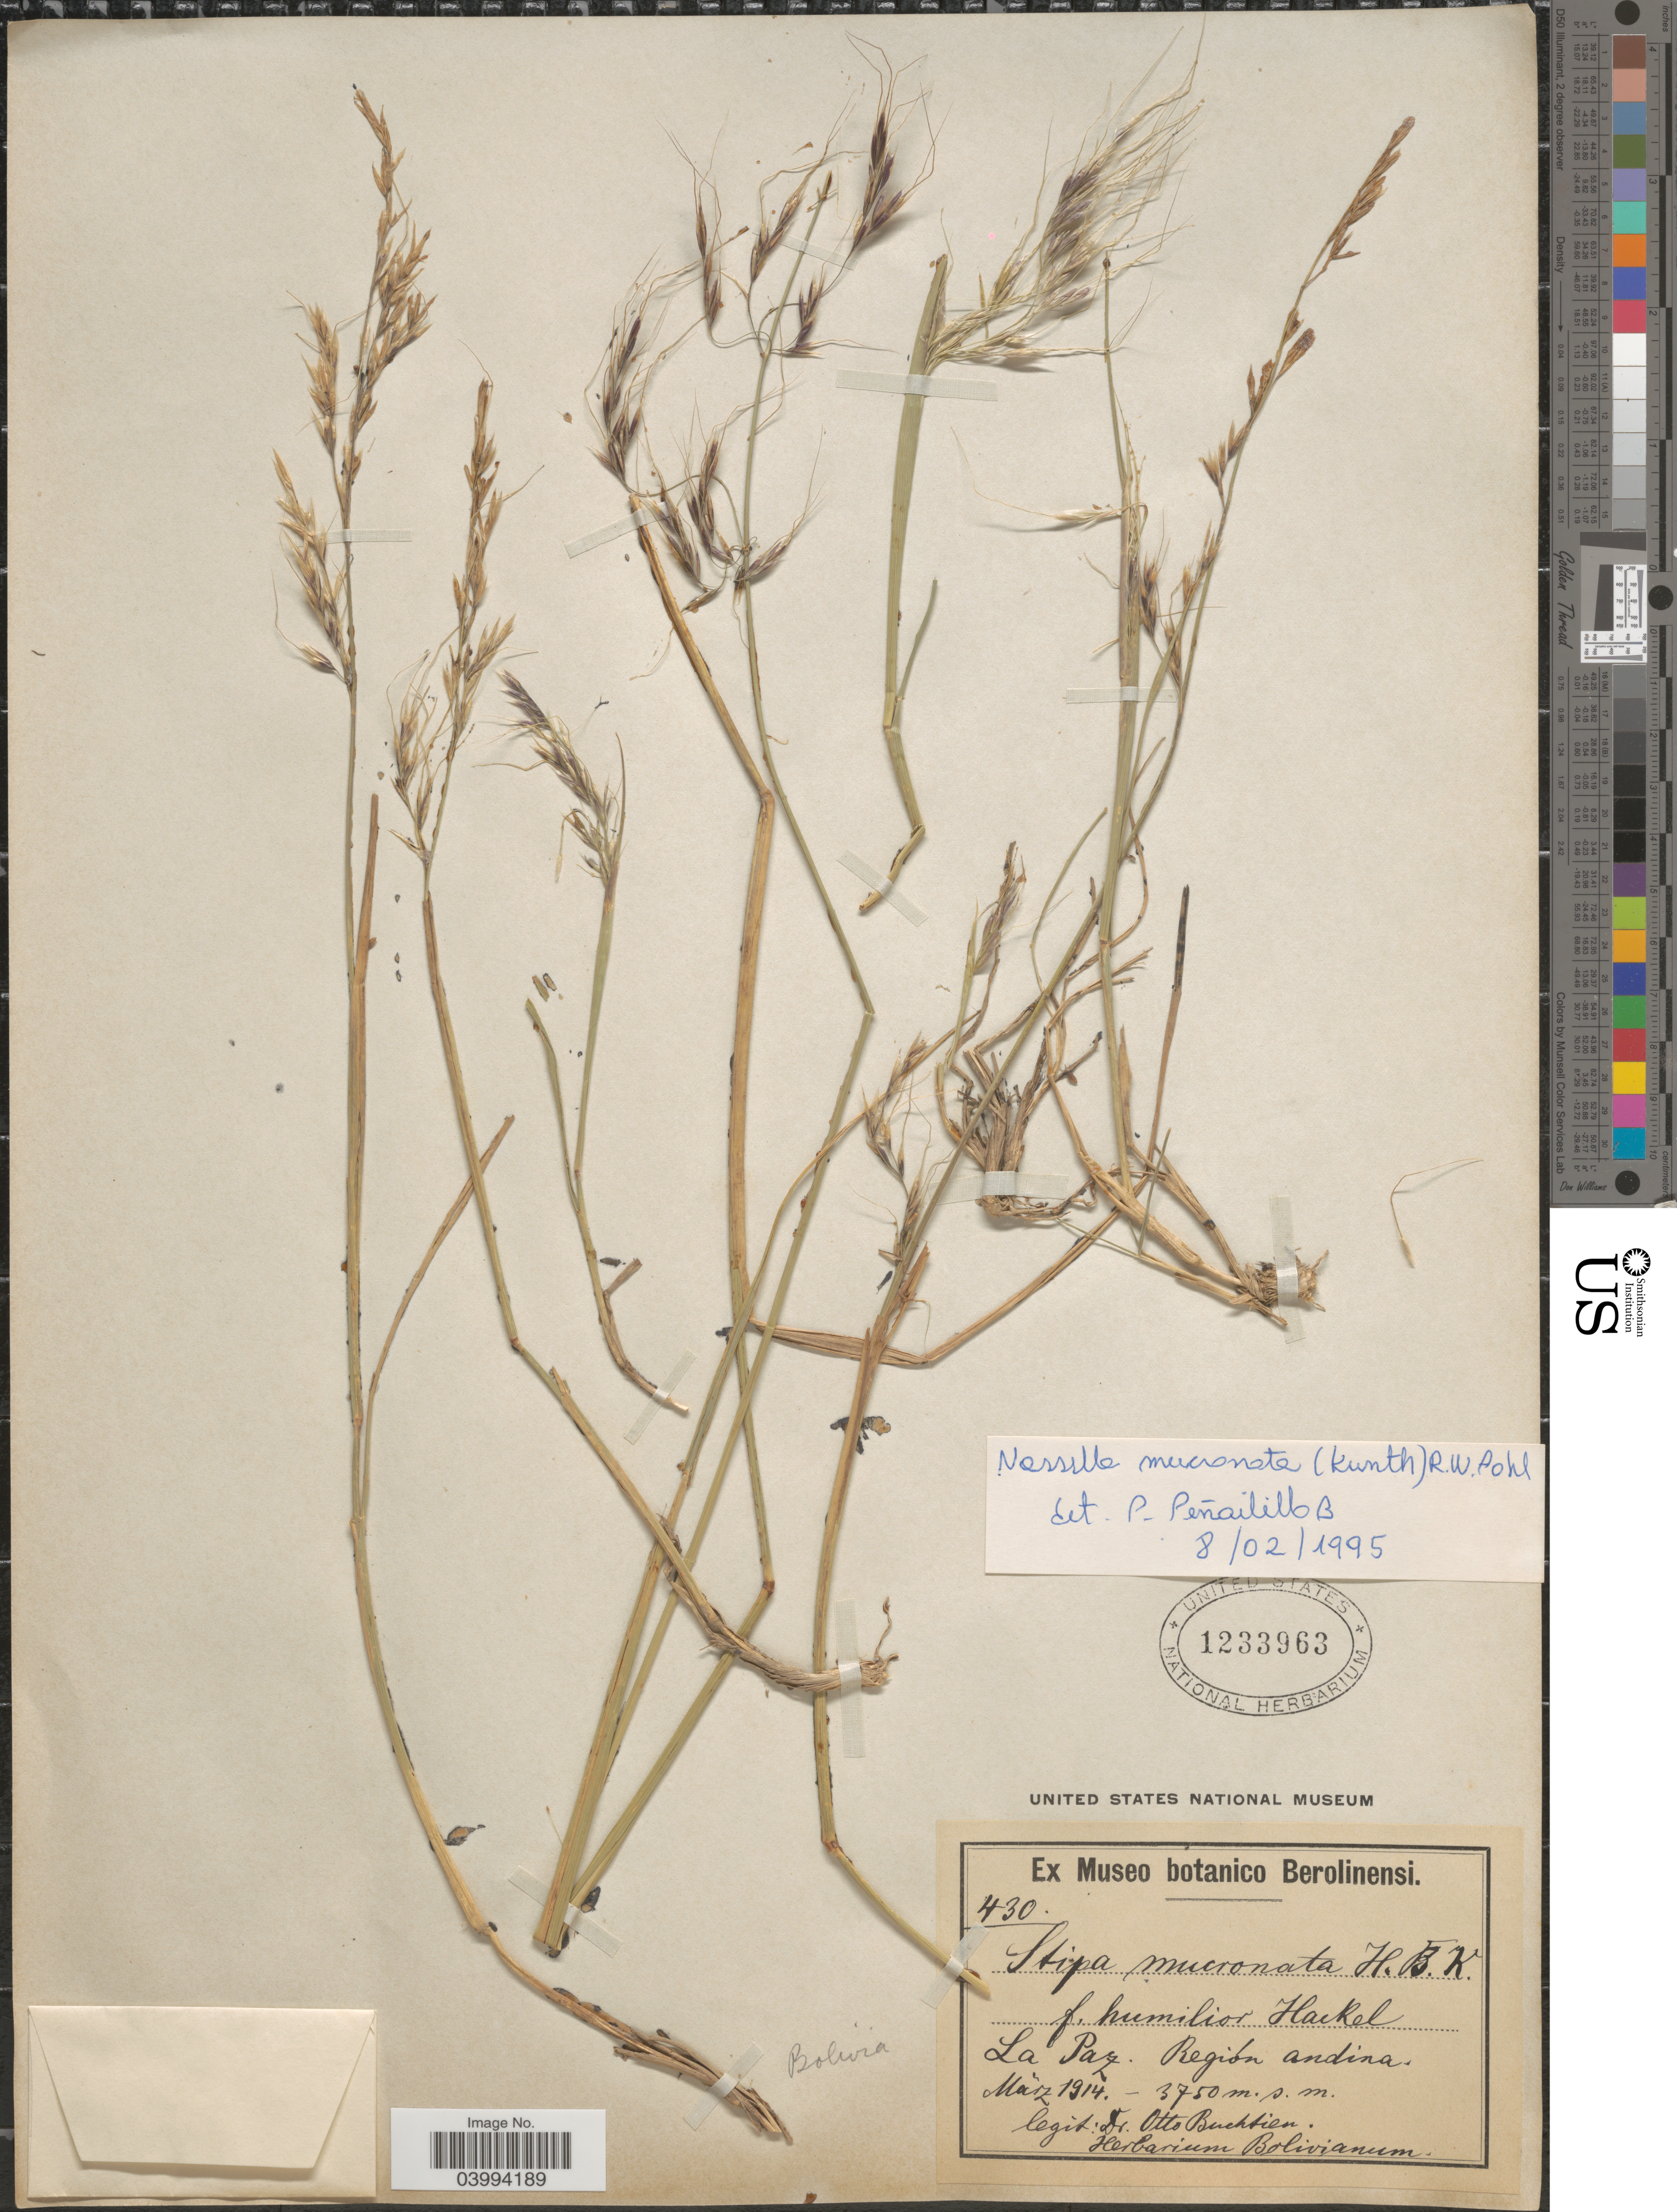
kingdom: Plantae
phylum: Tracheophyta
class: Liliopsida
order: Poales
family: Poaceae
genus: Nassella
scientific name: Nassella mucronata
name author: (Kunth) R.W. Pohl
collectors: O. Buchtien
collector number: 430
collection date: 1914-03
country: Bolivia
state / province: La Paz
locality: Región andina.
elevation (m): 3750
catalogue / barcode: US 1233963